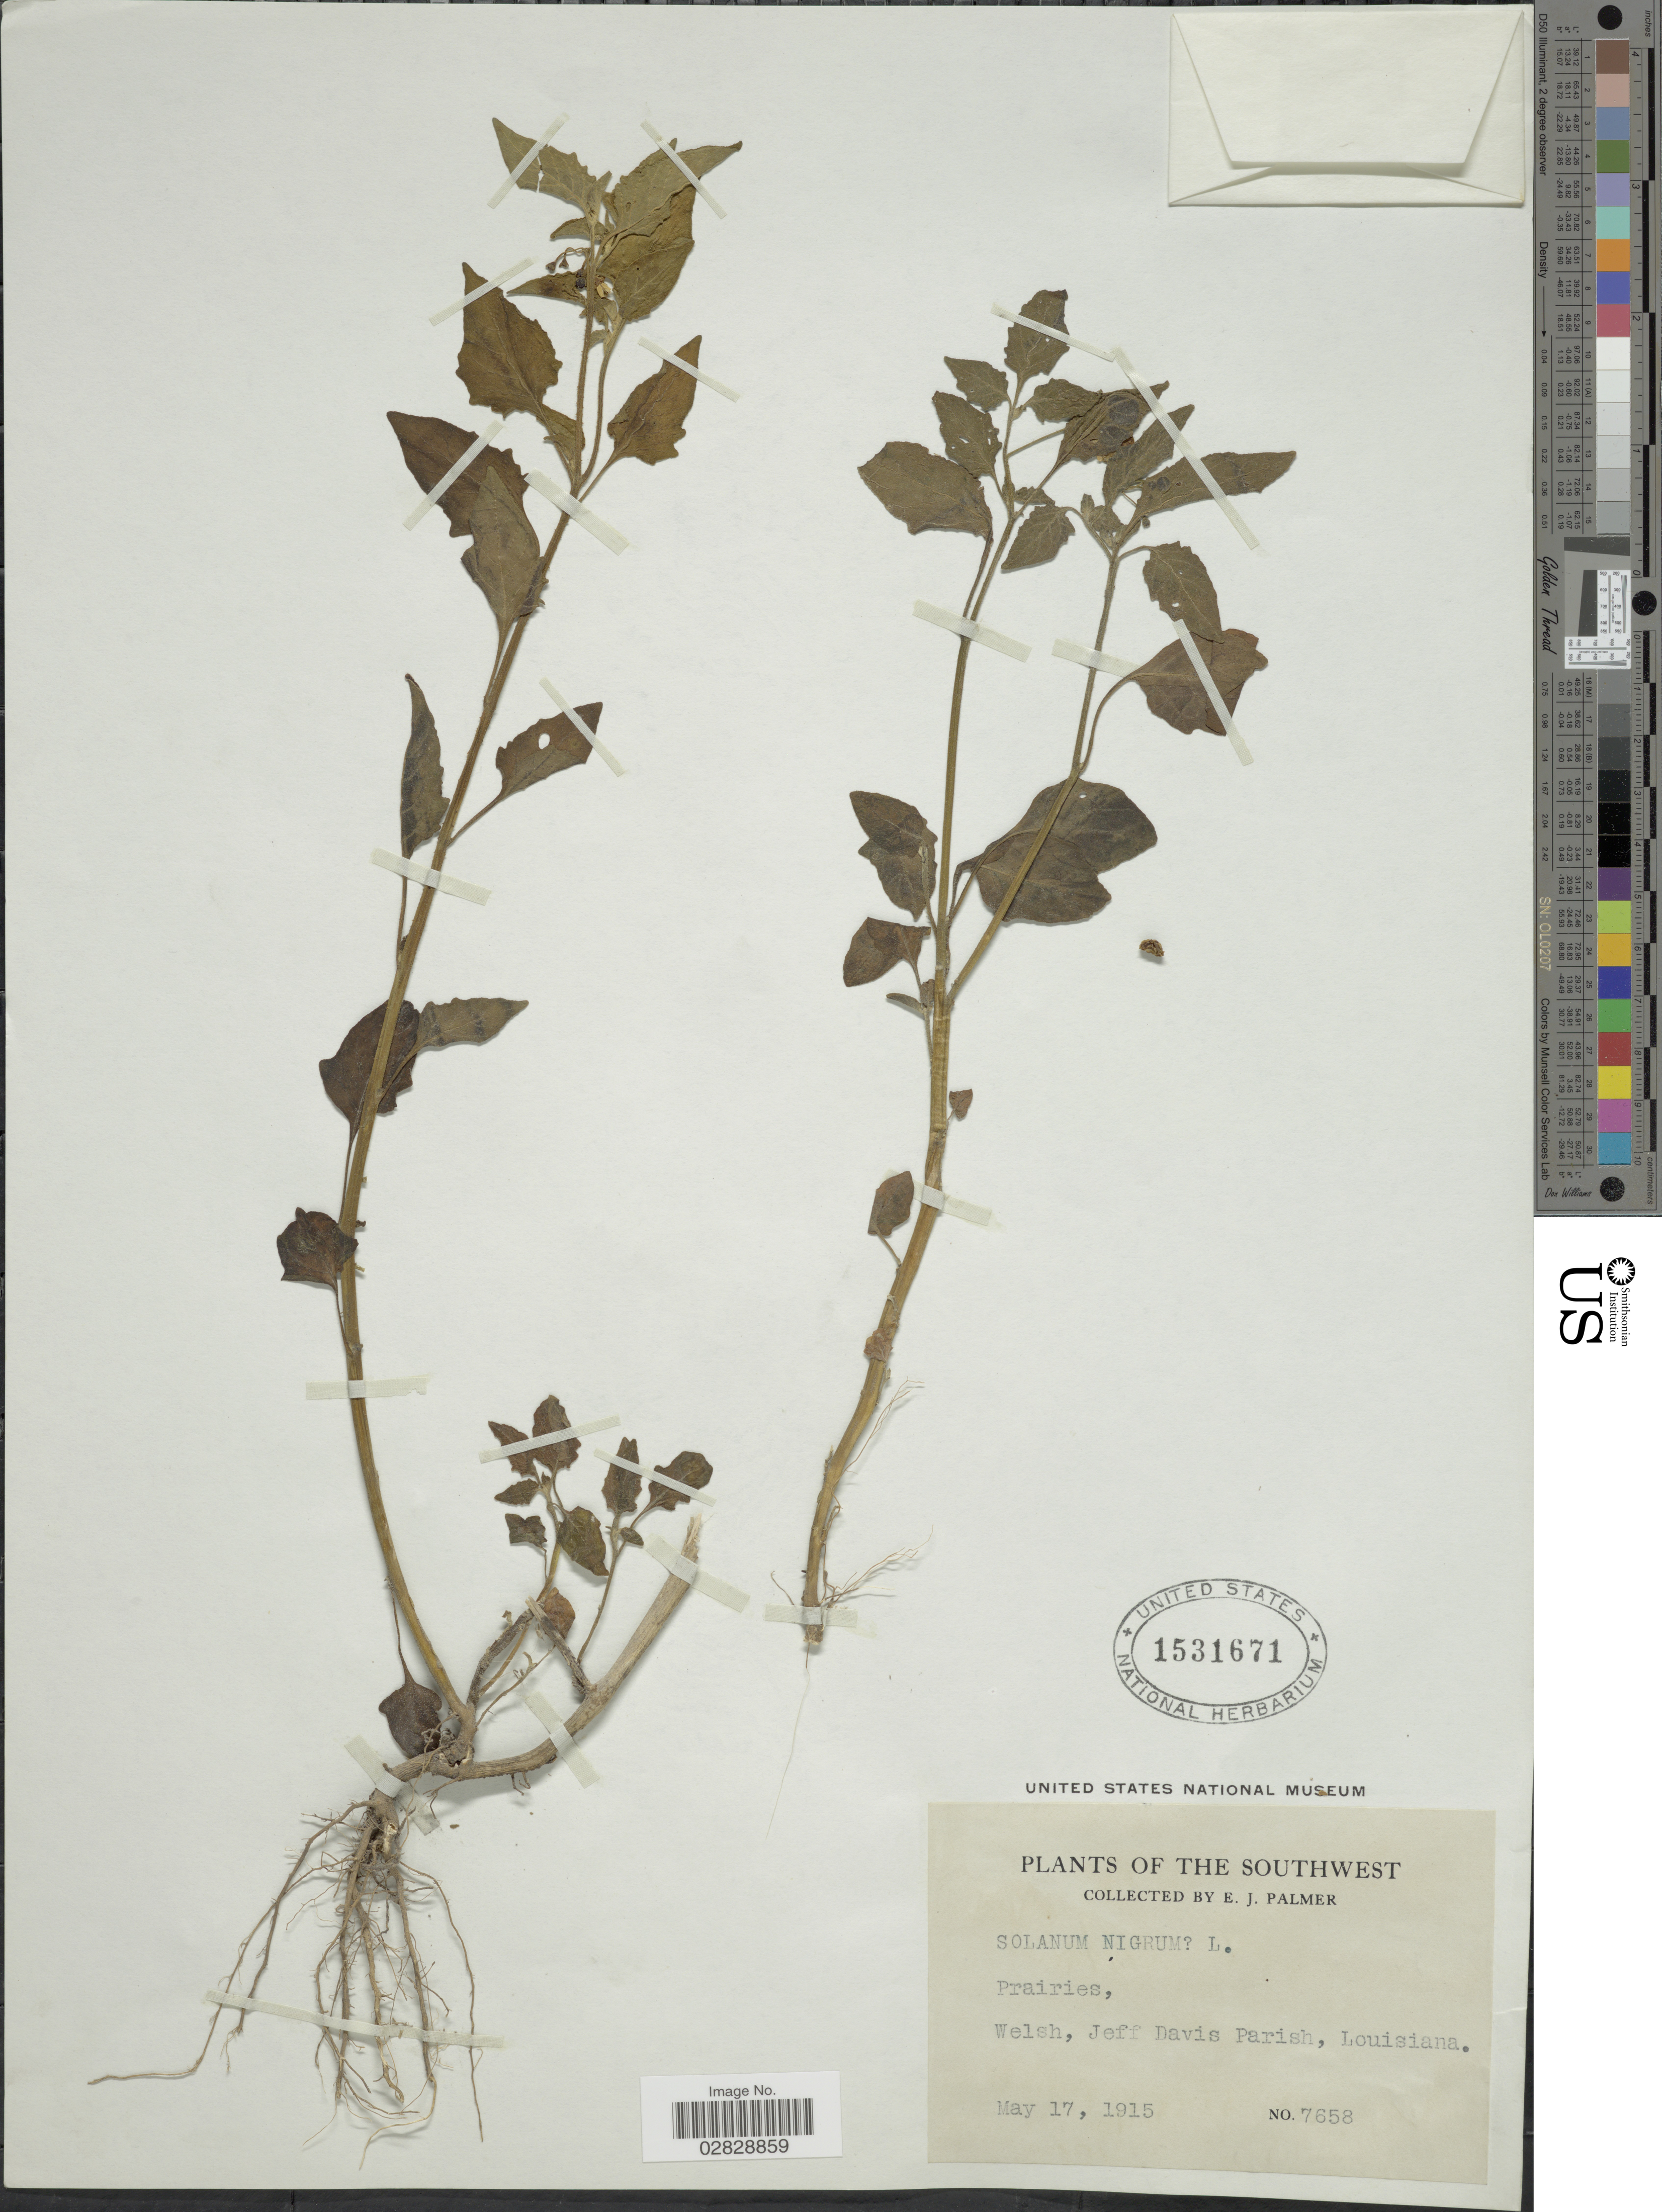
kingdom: Plantae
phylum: Tracheophyta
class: Magnoliopsida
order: Solanales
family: Solanaceae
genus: Solanum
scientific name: Solanum nigrescens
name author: M. Martens & Galeotti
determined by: Knapp, S. D.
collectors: E. J. Palmer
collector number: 7658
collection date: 1915-05-17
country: United States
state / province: Louisiana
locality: The Southwest. Welsh, Jeff Davis Parish.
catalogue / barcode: US 1531671